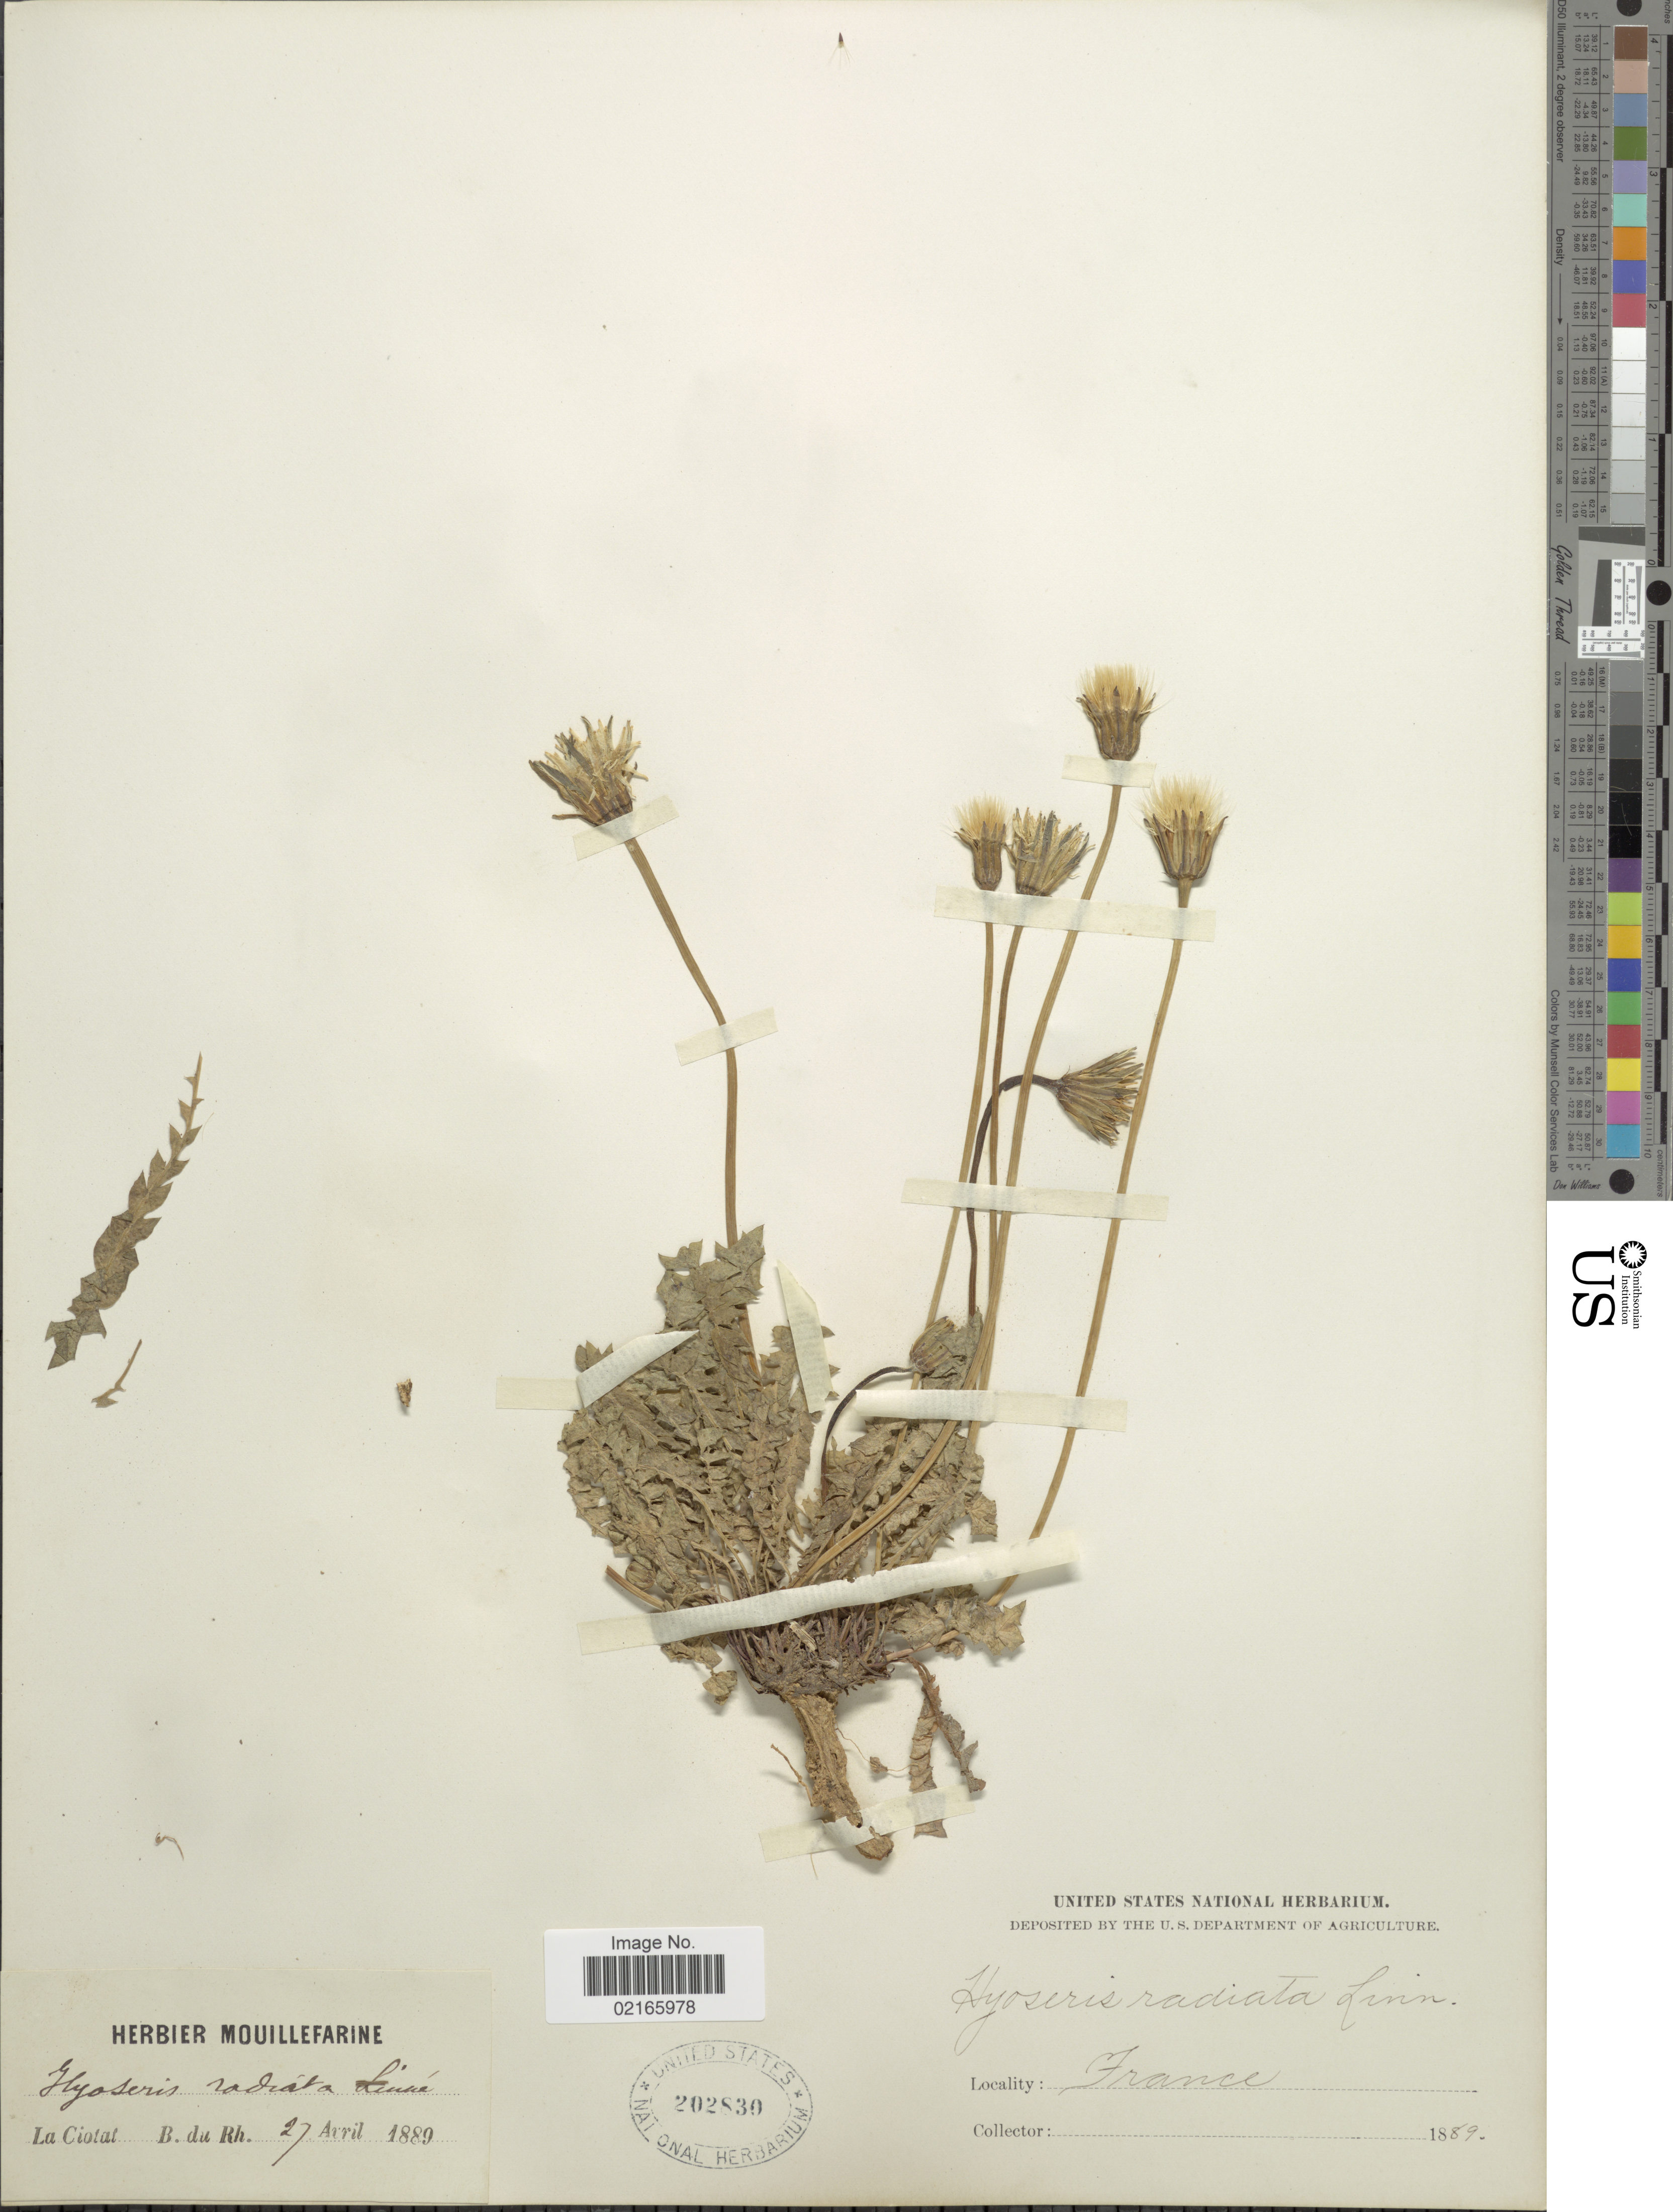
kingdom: Plantae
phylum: Tracheophyta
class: Magnoliopsida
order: Asterales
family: Asteraceae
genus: Hyoseris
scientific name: Hyoseris radiata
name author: L.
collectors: ex herb. Mouillefarine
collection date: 1889-04-27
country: France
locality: La Ciolal, B. du Rh.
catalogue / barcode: US 202839